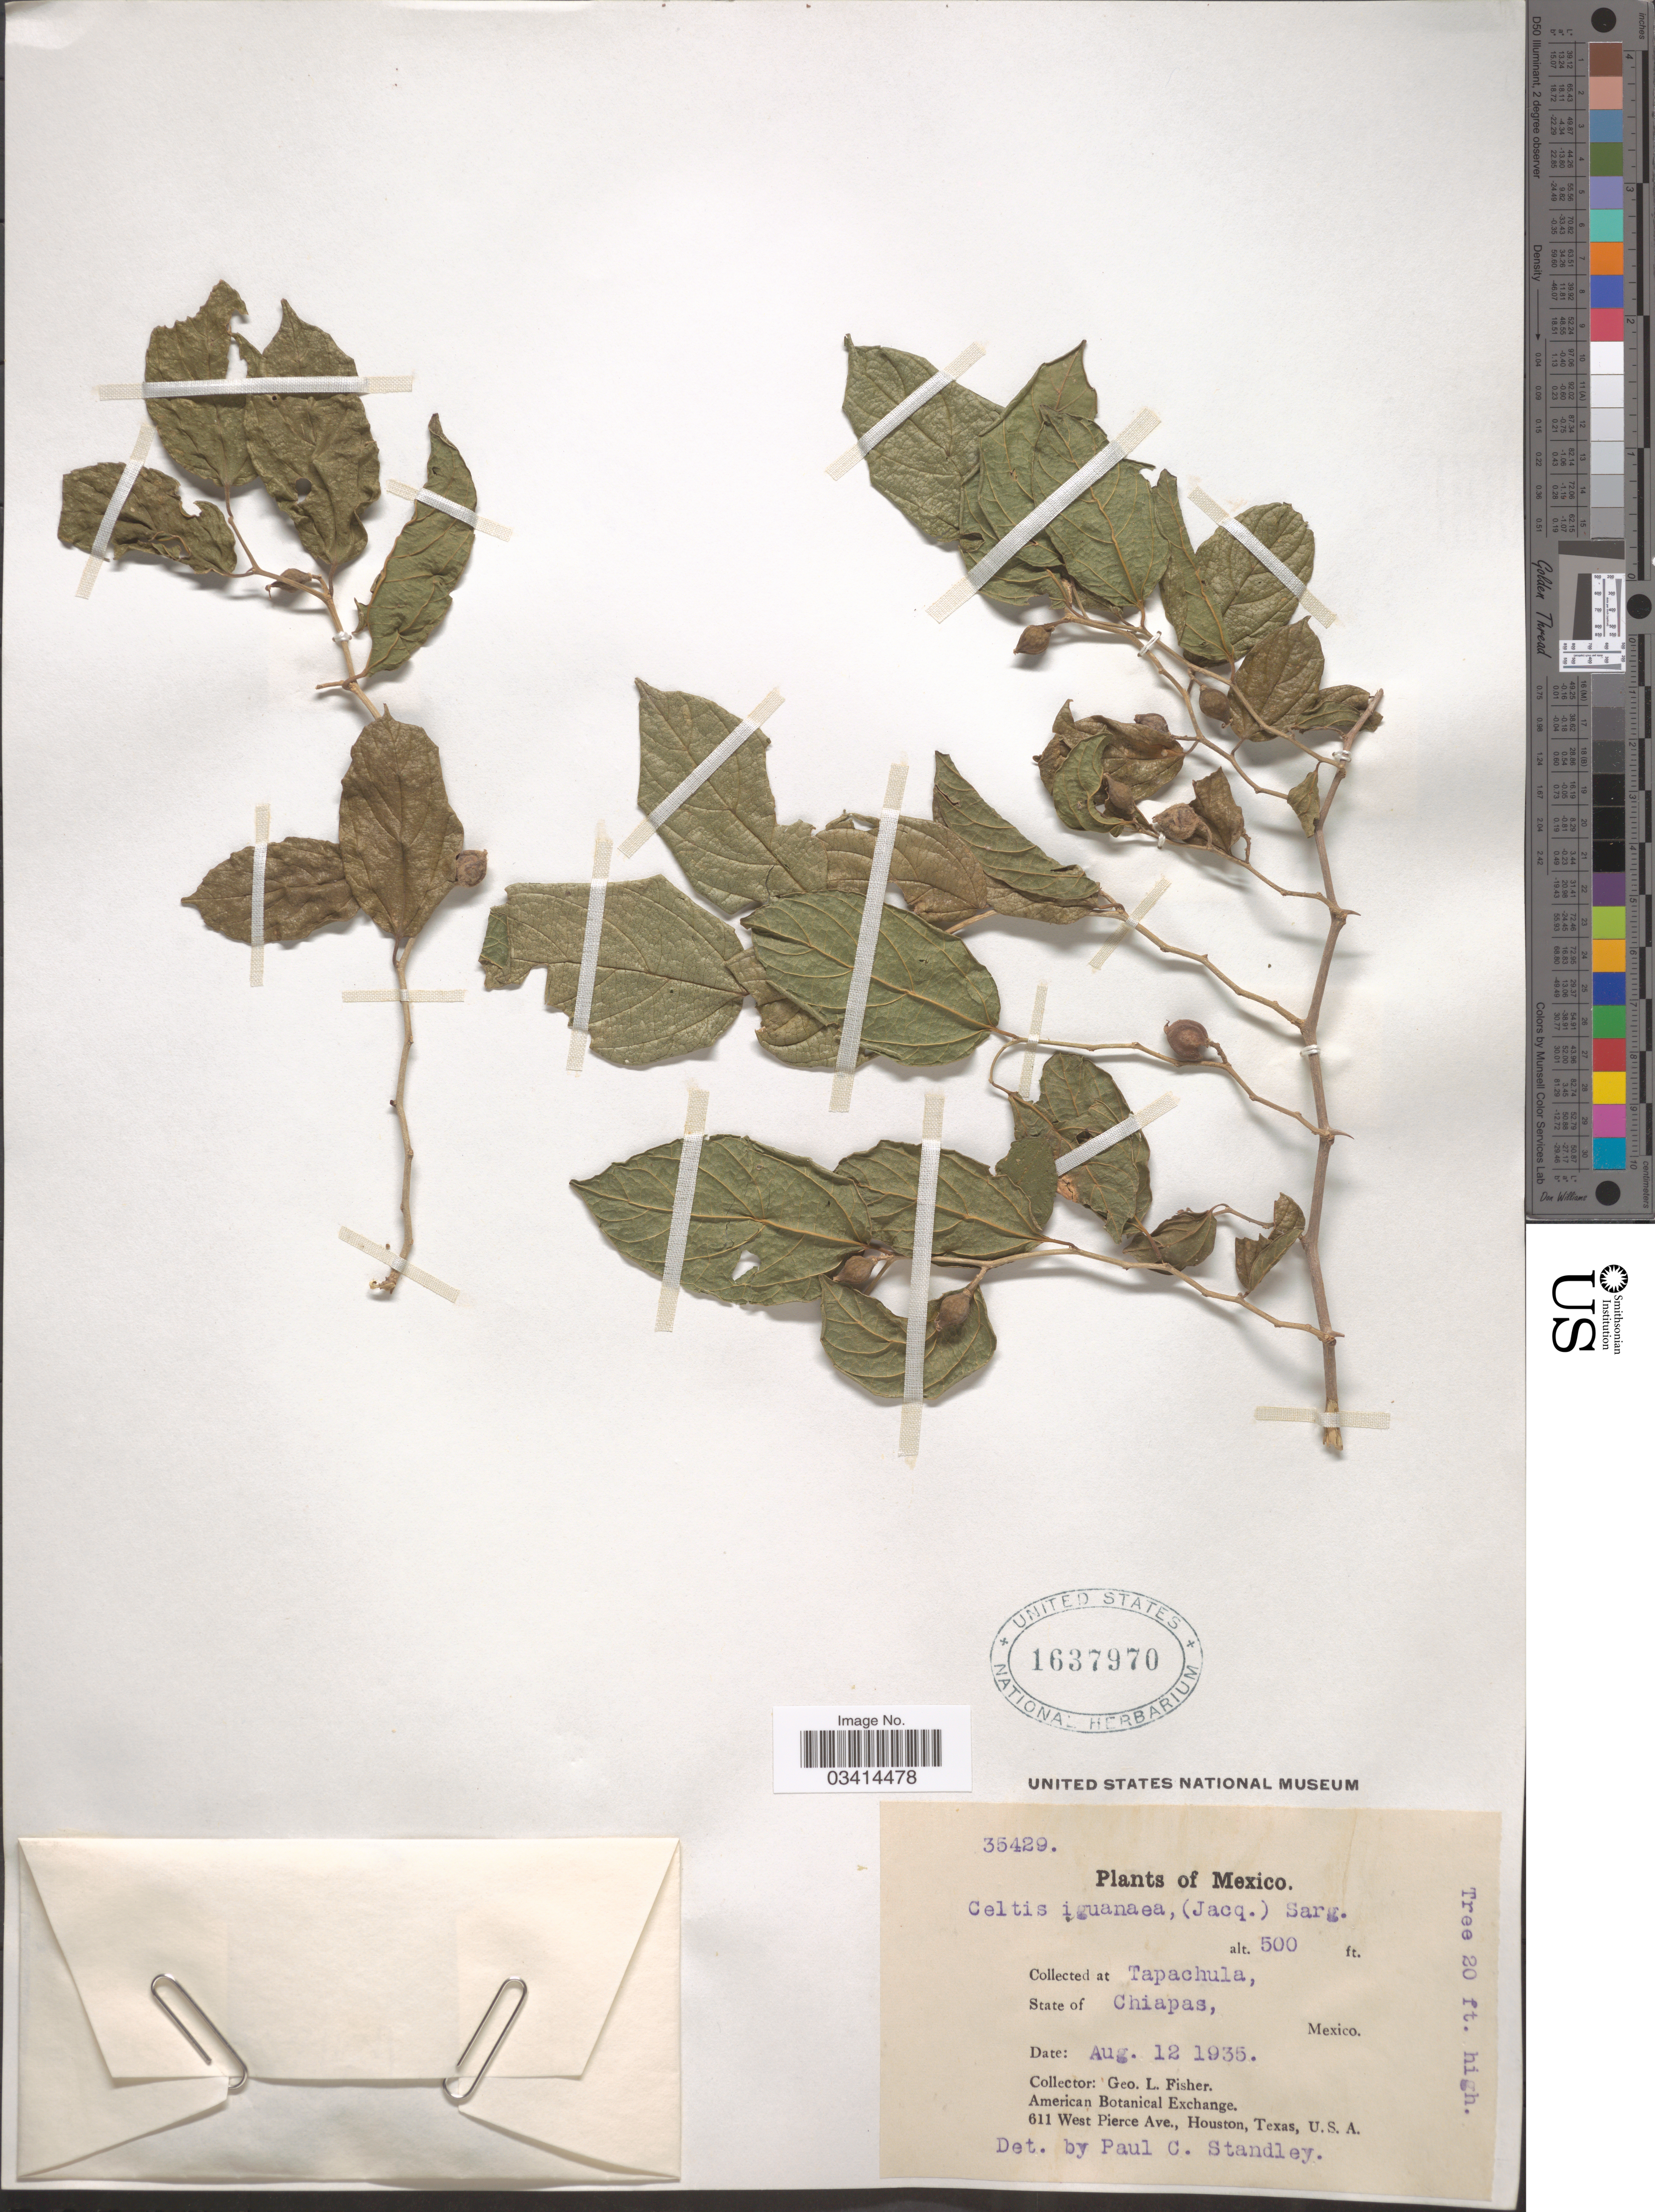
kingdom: Plantae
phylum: Tracheophyta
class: Magnoliopsida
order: Rosales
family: Cannabaceae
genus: Celtis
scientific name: Celtis iguanaea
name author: (Jacq.) Sarg.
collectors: G. L. Fisher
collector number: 35429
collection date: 1935-08-12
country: Mexico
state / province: Chiapas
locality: Tapachula.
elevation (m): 152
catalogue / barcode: US 1637970